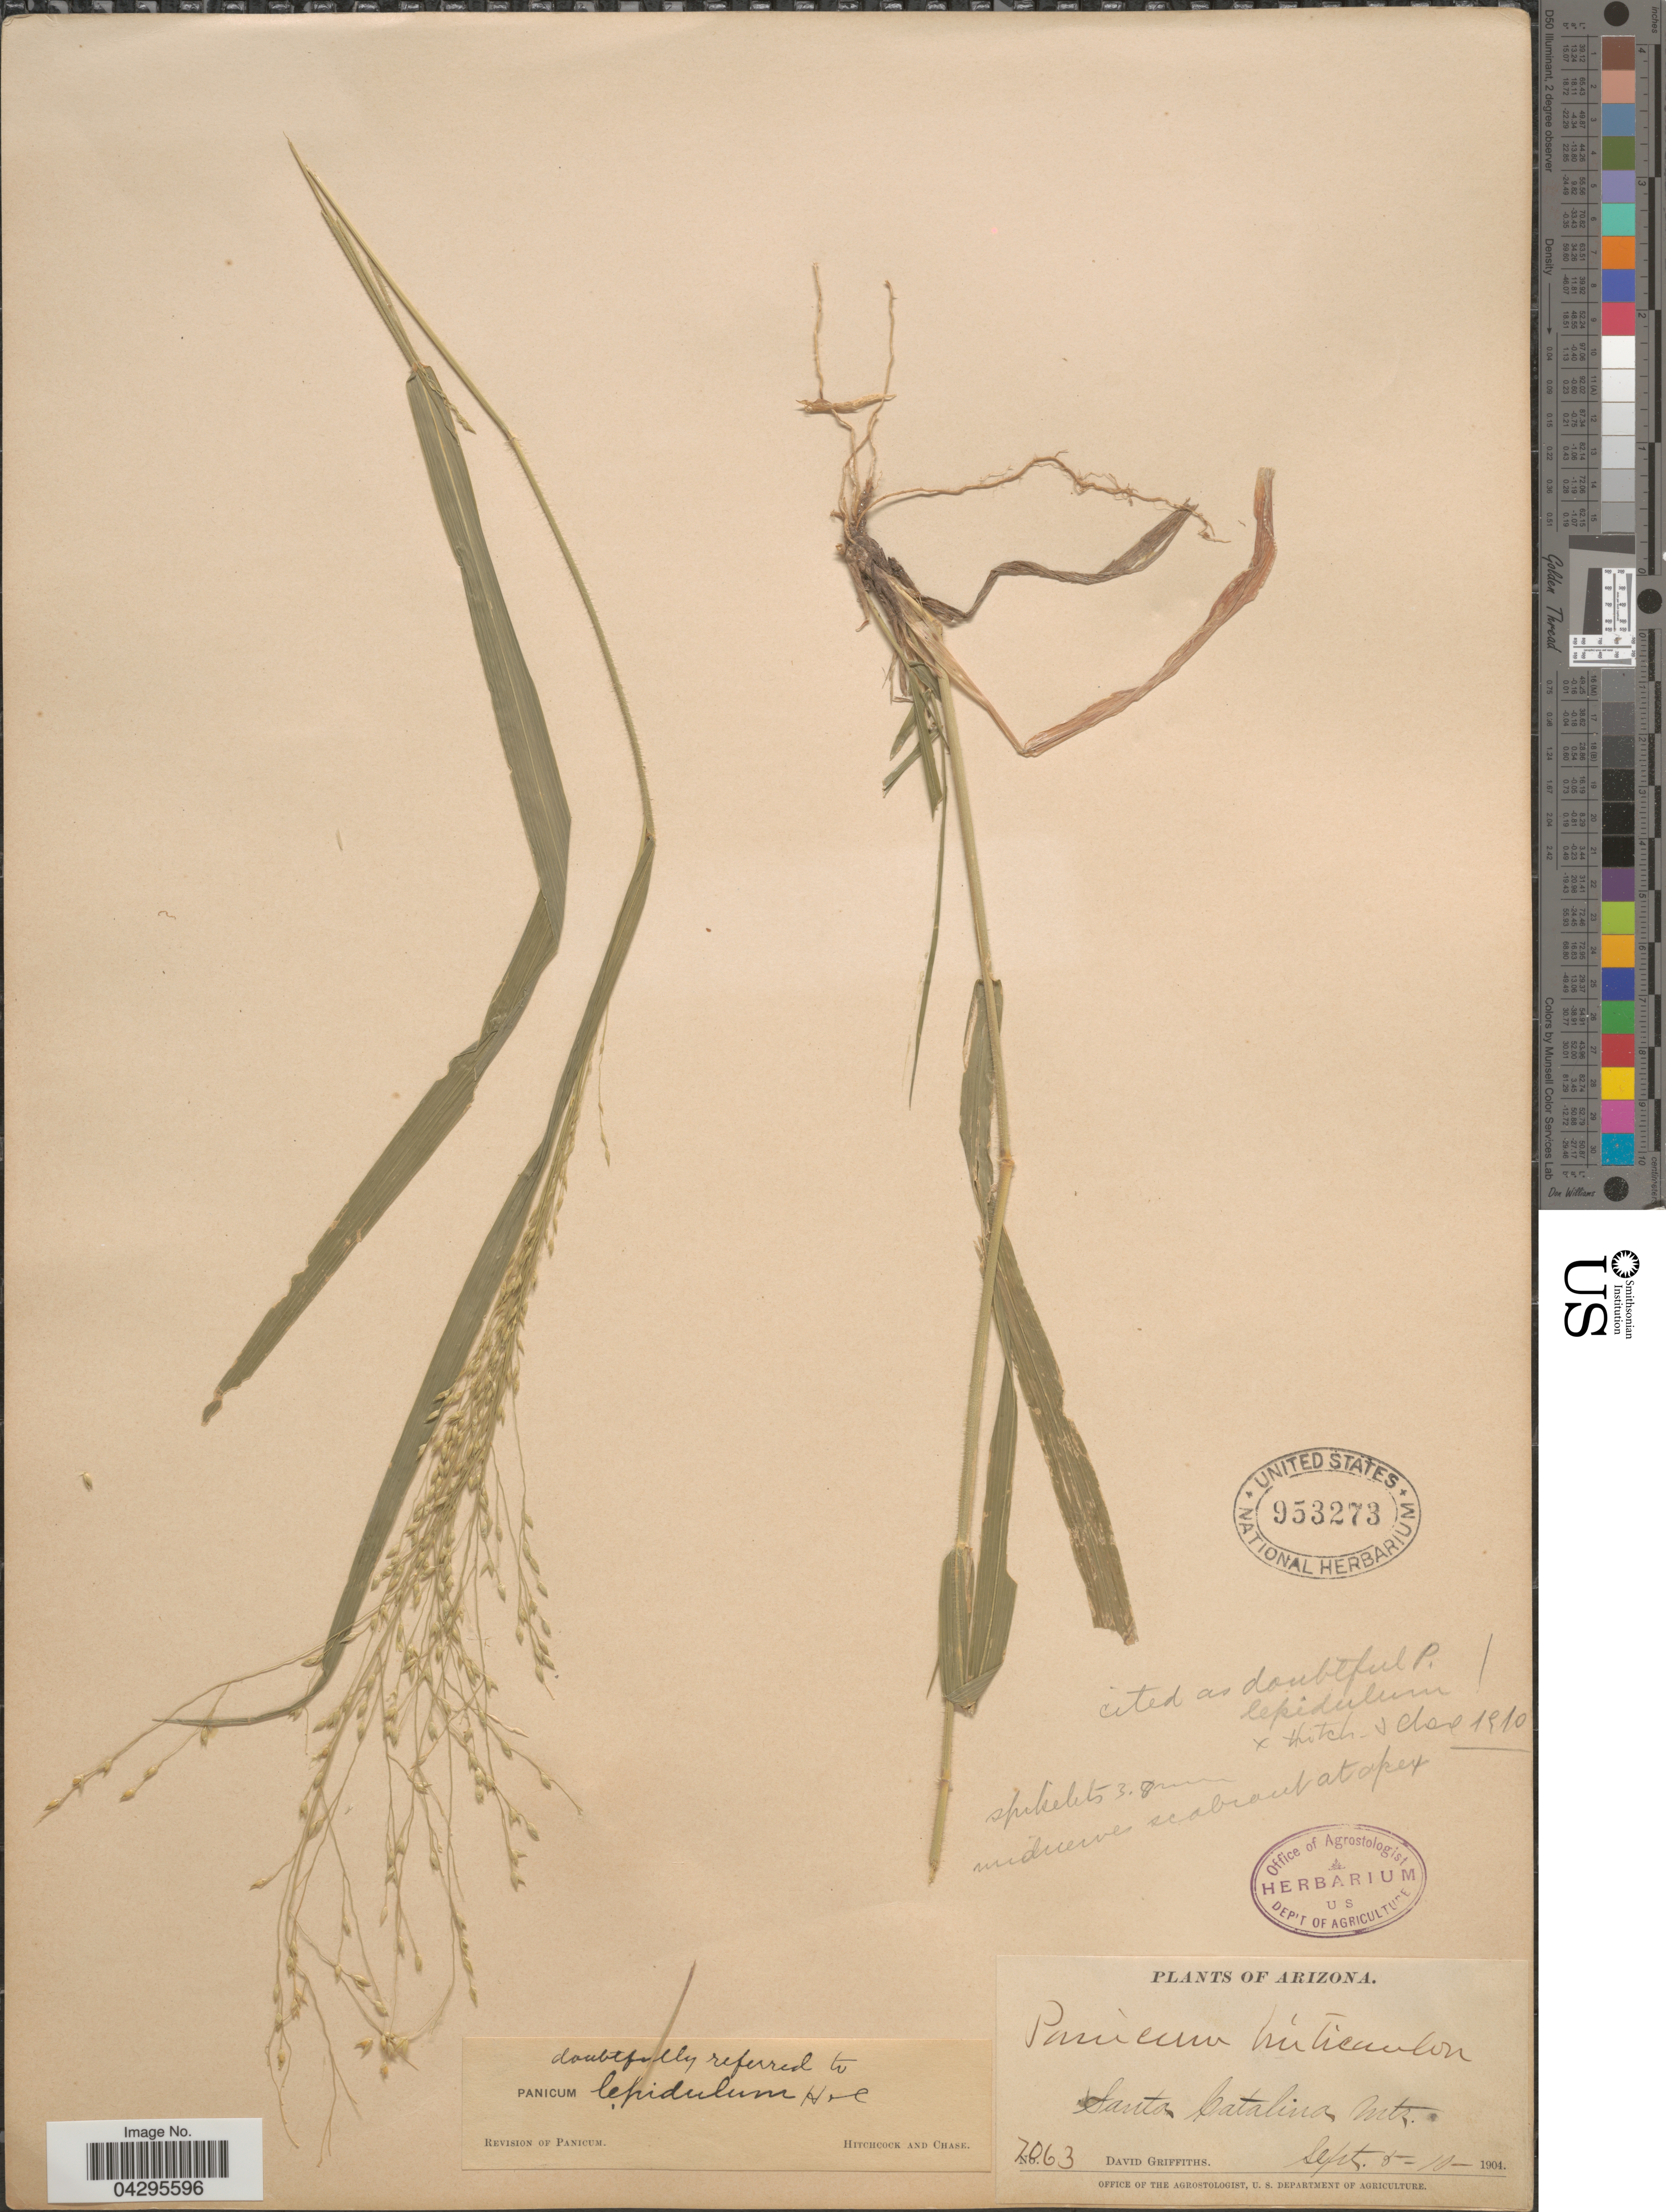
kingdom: Plantae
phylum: Tracheophyta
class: Liliopsida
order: Poales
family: Poaceae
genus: Panicum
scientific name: Panicum lepidulum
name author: Hitchc. & Chase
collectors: D. Griffiths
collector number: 7063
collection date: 1904-09-05/1904-09-10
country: United States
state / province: Arizona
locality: Santa Catalina Mts.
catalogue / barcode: US 953273